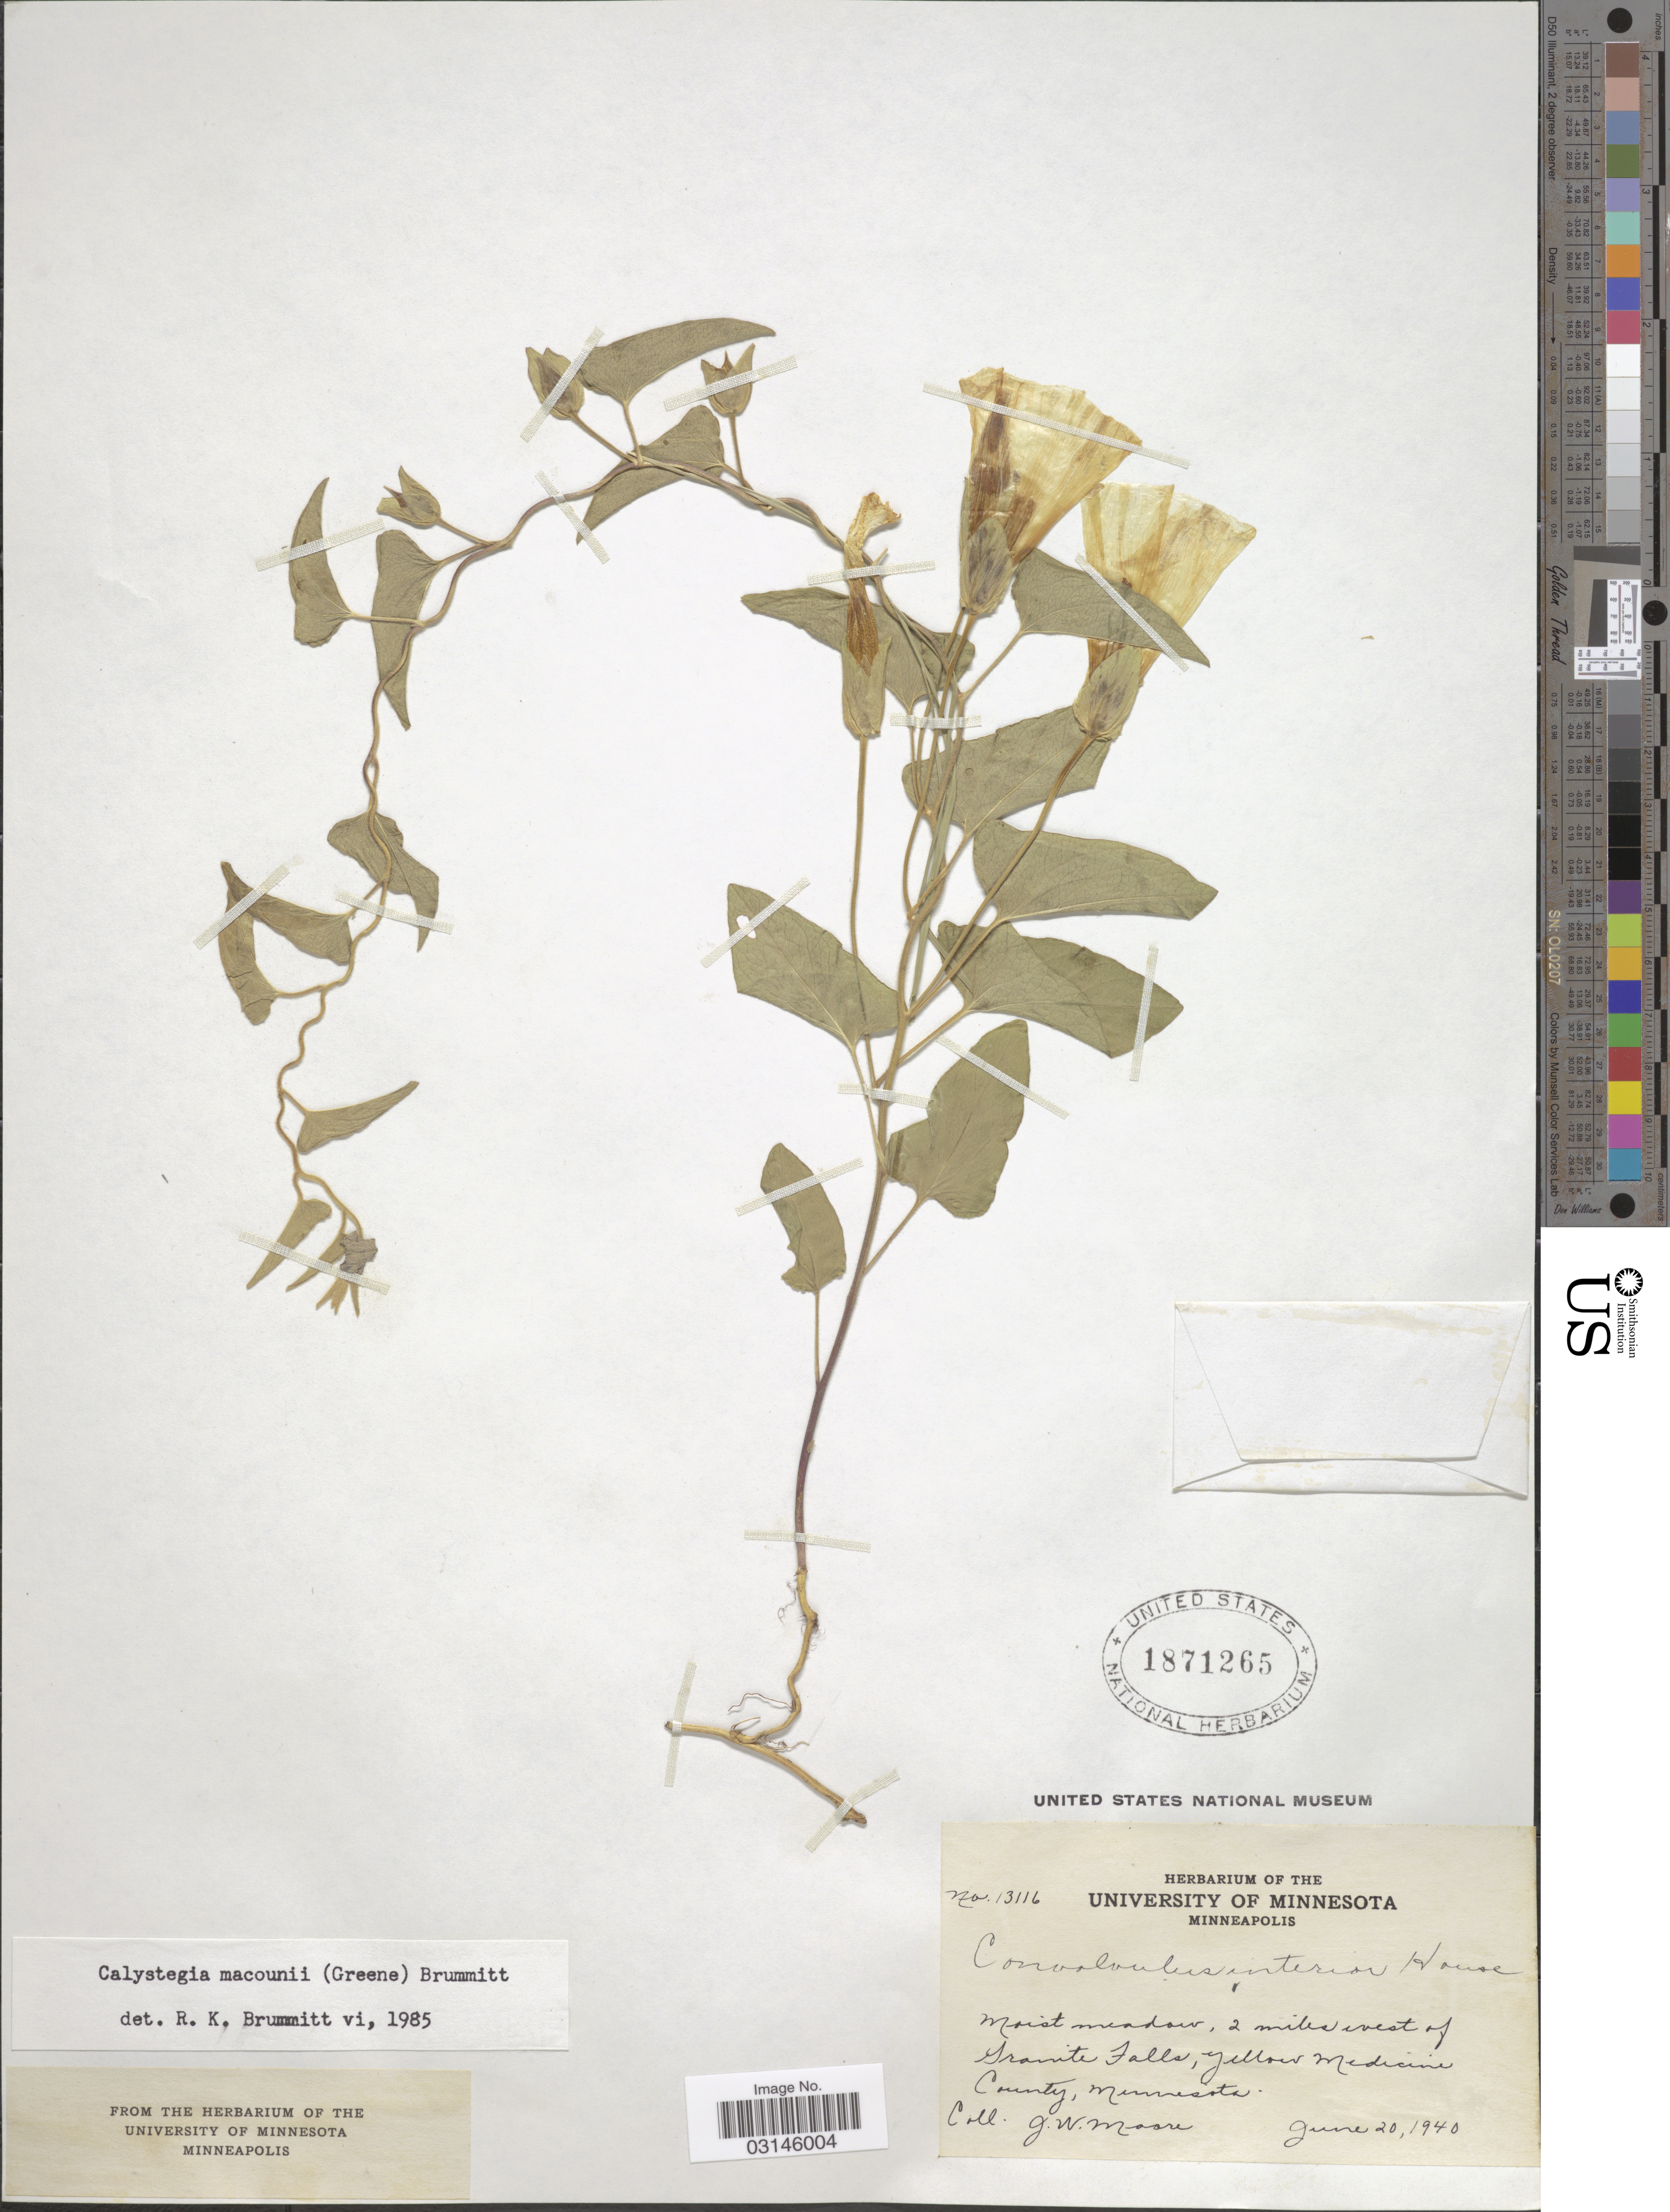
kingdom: Plantae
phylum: Tracheophyta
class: Magnoliopsida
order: Solanales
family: Convolvulaceae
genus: Calystegia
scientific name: Calystegia macounii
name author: (Greene) Brummitt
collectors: J. Moore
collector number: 13116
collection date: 1940-06-20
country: United States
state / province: Minnesota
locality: Moist meadow, 2 miles west of Granite Falls, Yellow Medicine County.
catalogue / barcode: US 1871265